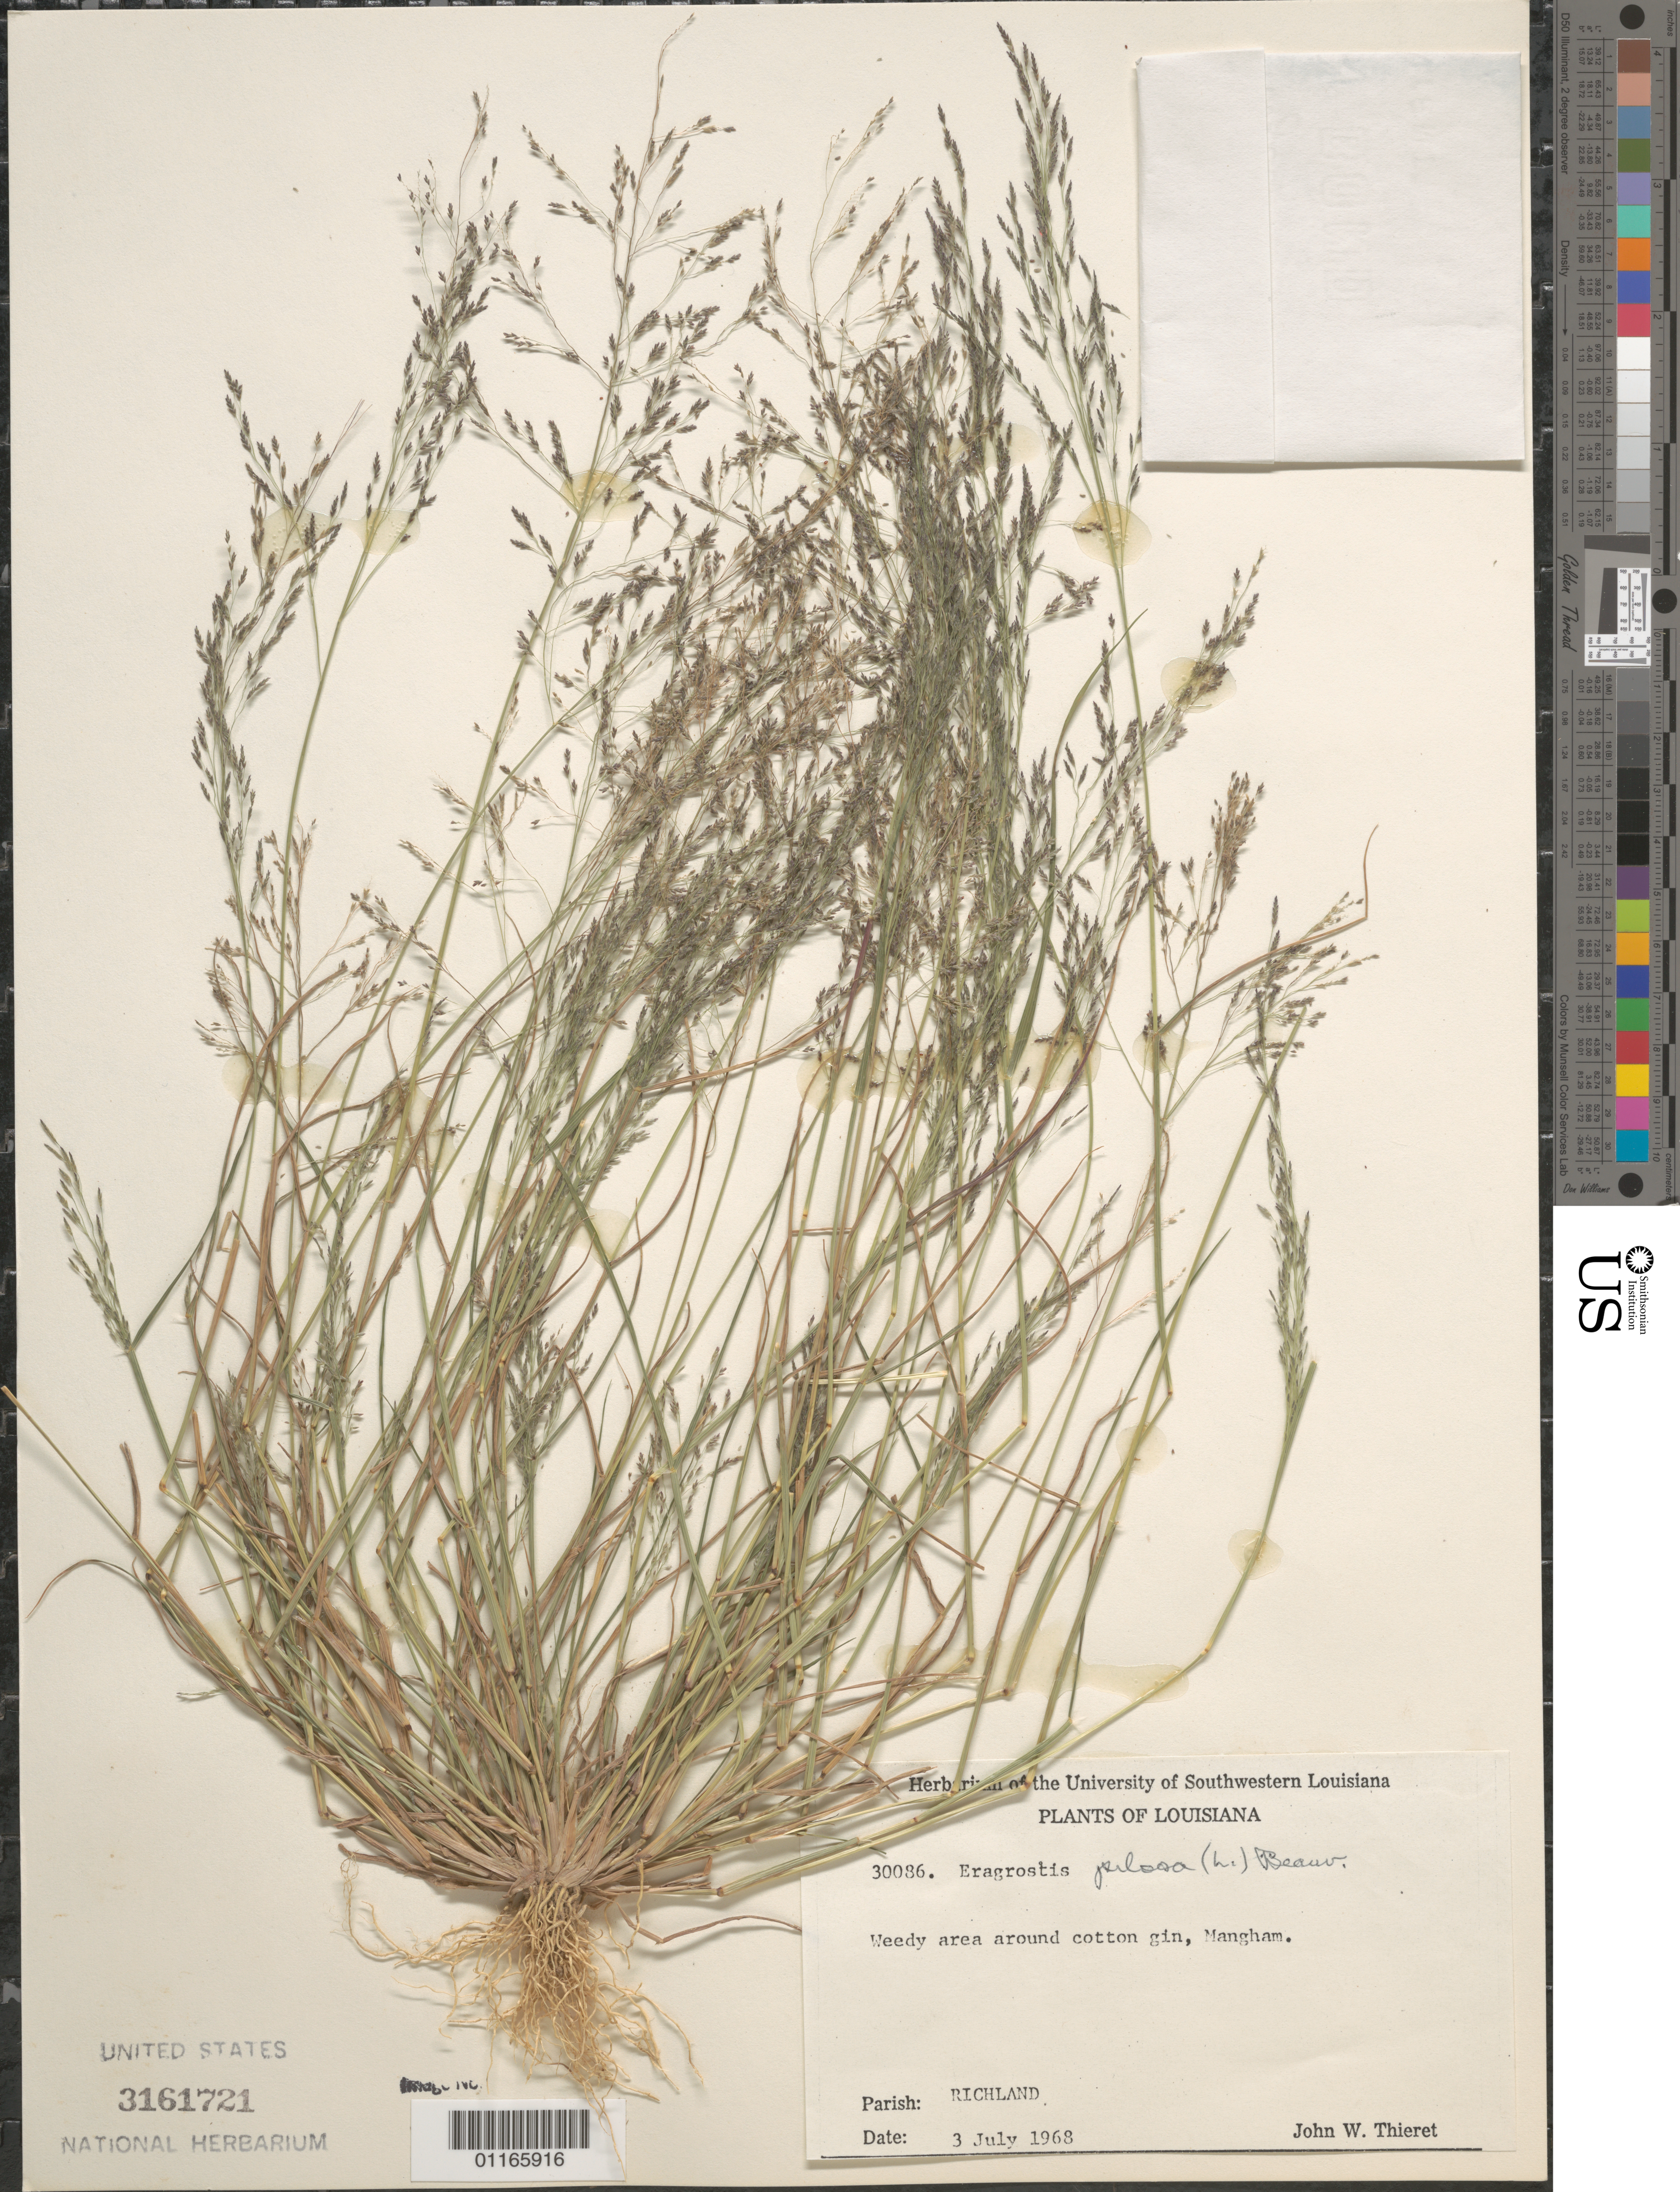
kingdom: Plantae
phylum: Tracheophyta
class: Liliopsida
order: Poales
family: Poaceae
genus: Eragrostis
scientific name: Eragrostis pilosa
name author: (L.) P. Beauv.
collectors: J. W. Thieret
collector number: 30086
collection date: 1968-07-03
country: United States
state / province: Louisiana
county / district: Richland Parish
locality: Mangham.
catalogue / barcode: US 3161721